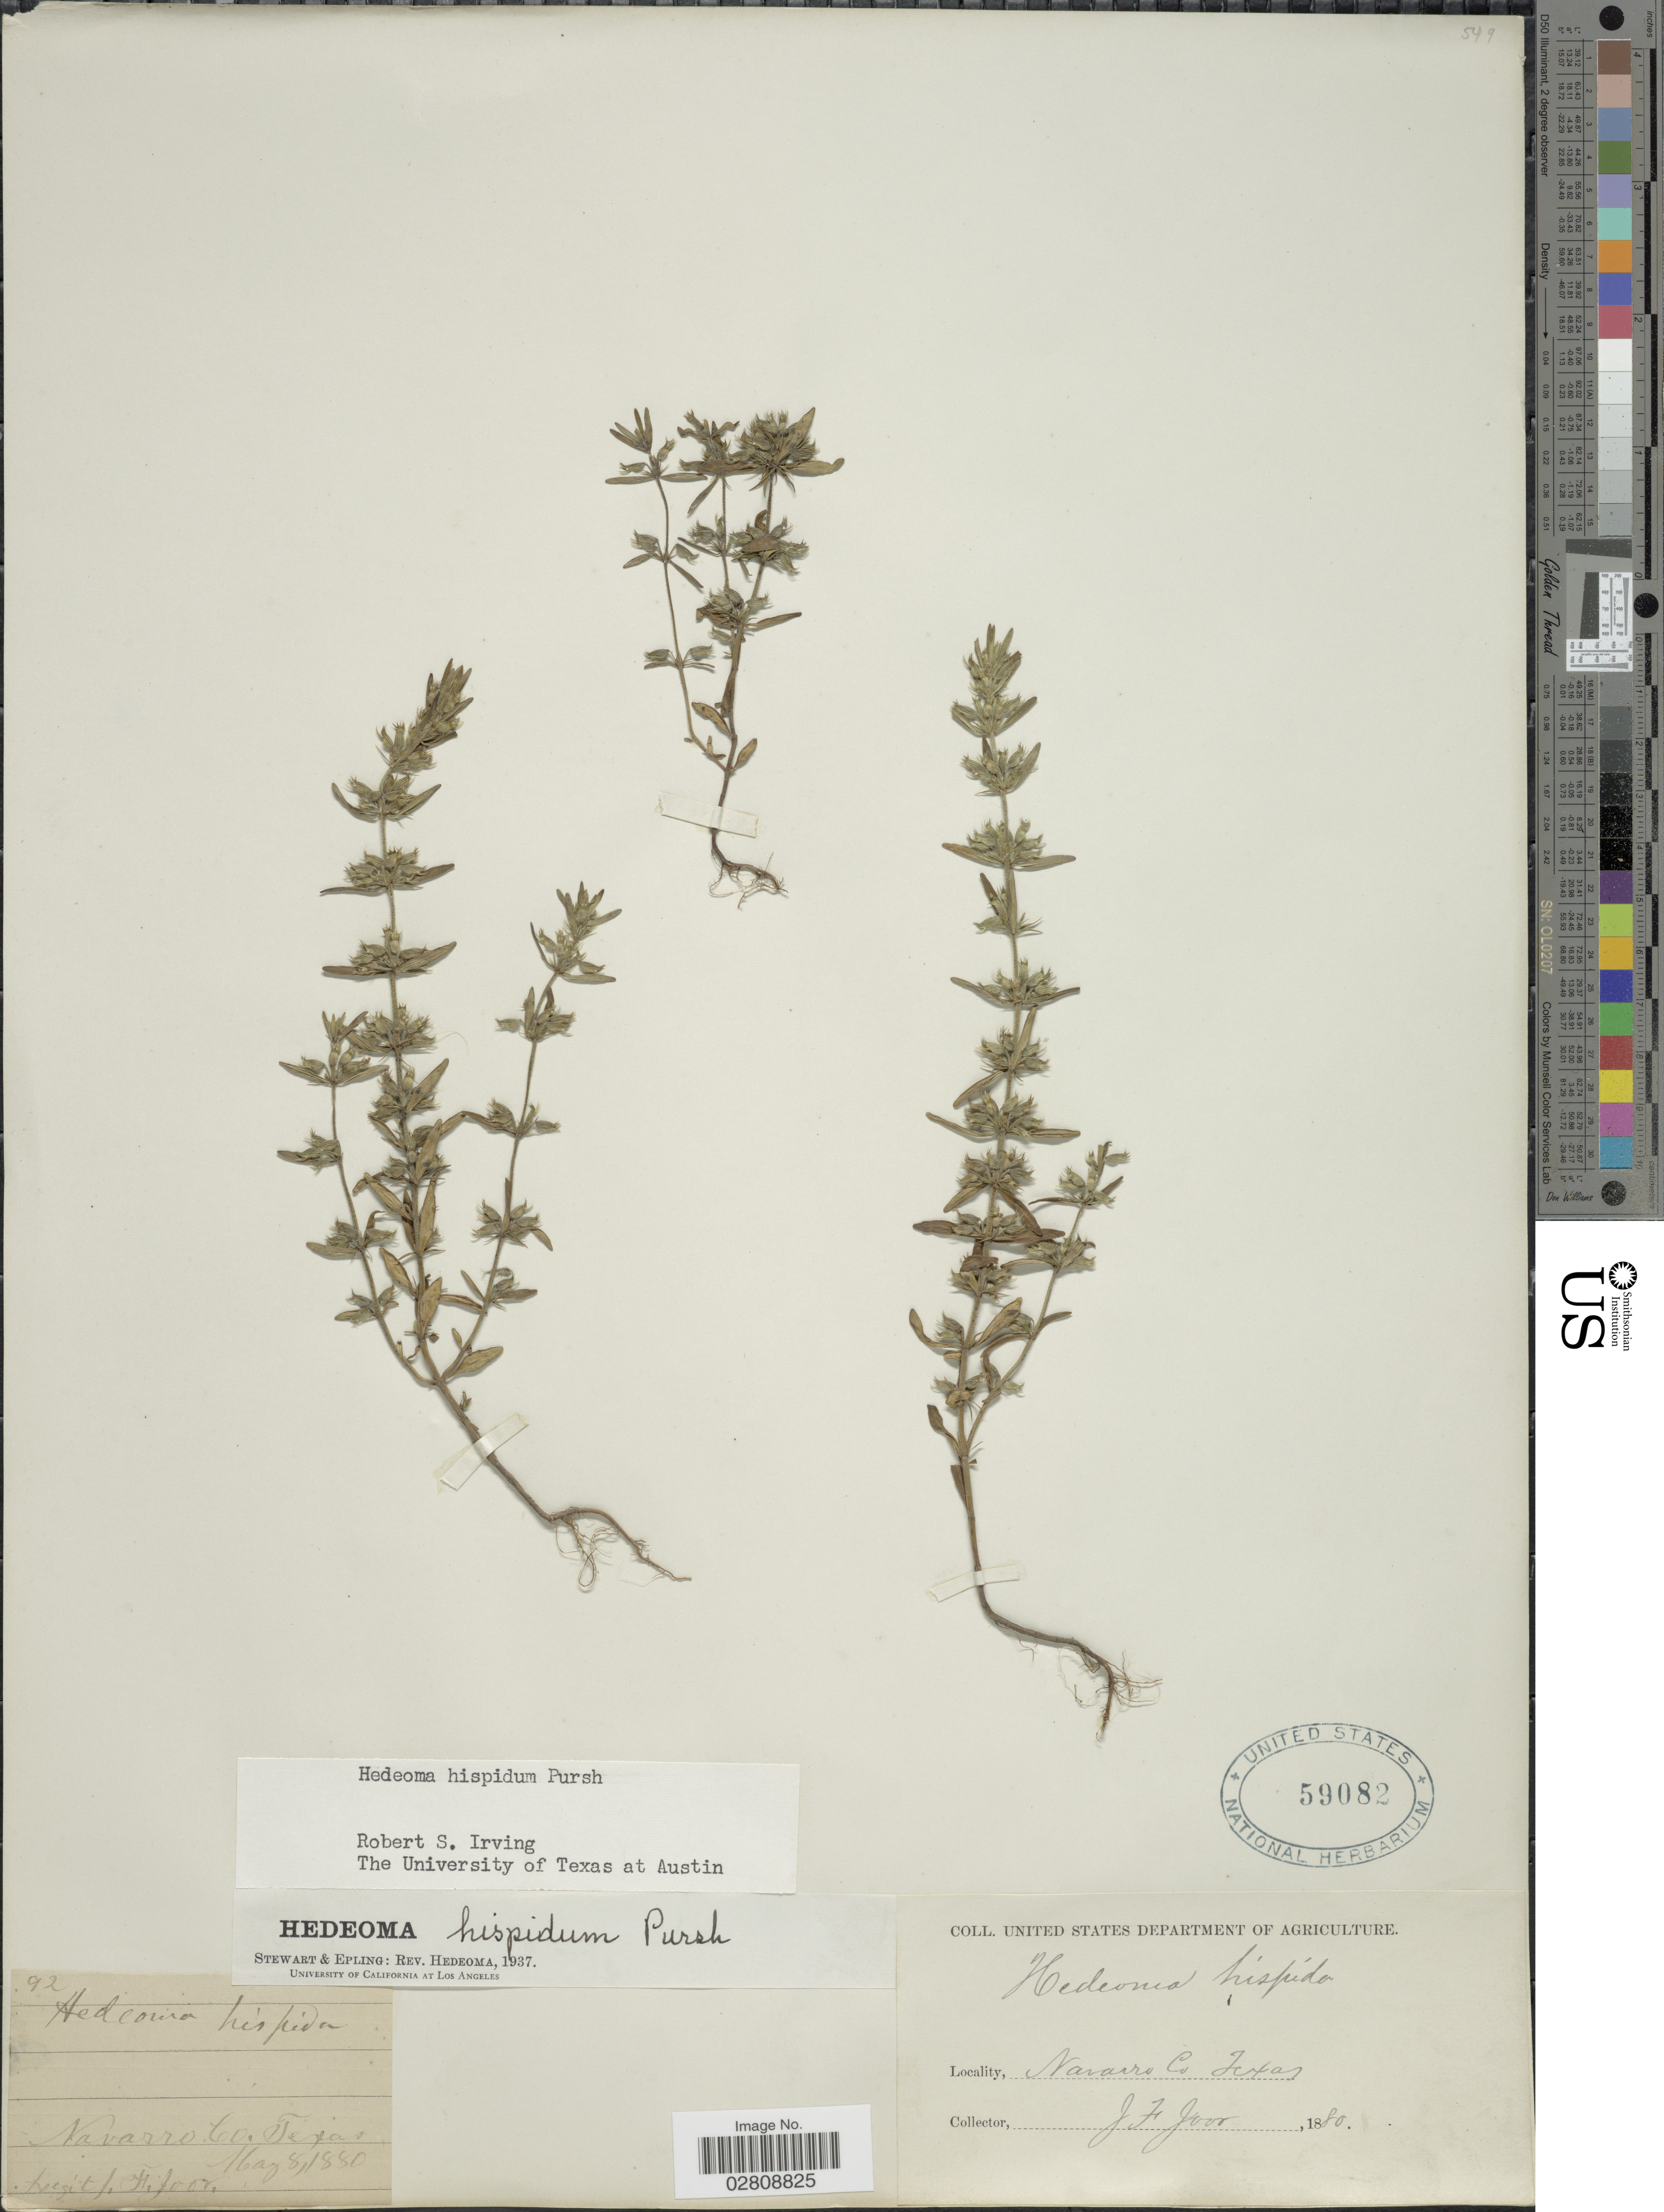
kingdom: Plantae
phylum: Tracheophyta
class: Magnoliopsida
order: Lamiales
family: Lamiaceae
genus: Hedeoma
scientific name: Hedeoma hispida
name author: Pursh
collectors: J. F. Joor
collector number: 92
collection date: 1880-05-08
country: United States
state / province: Texas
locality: Navarro Co.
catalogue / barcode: US 59082